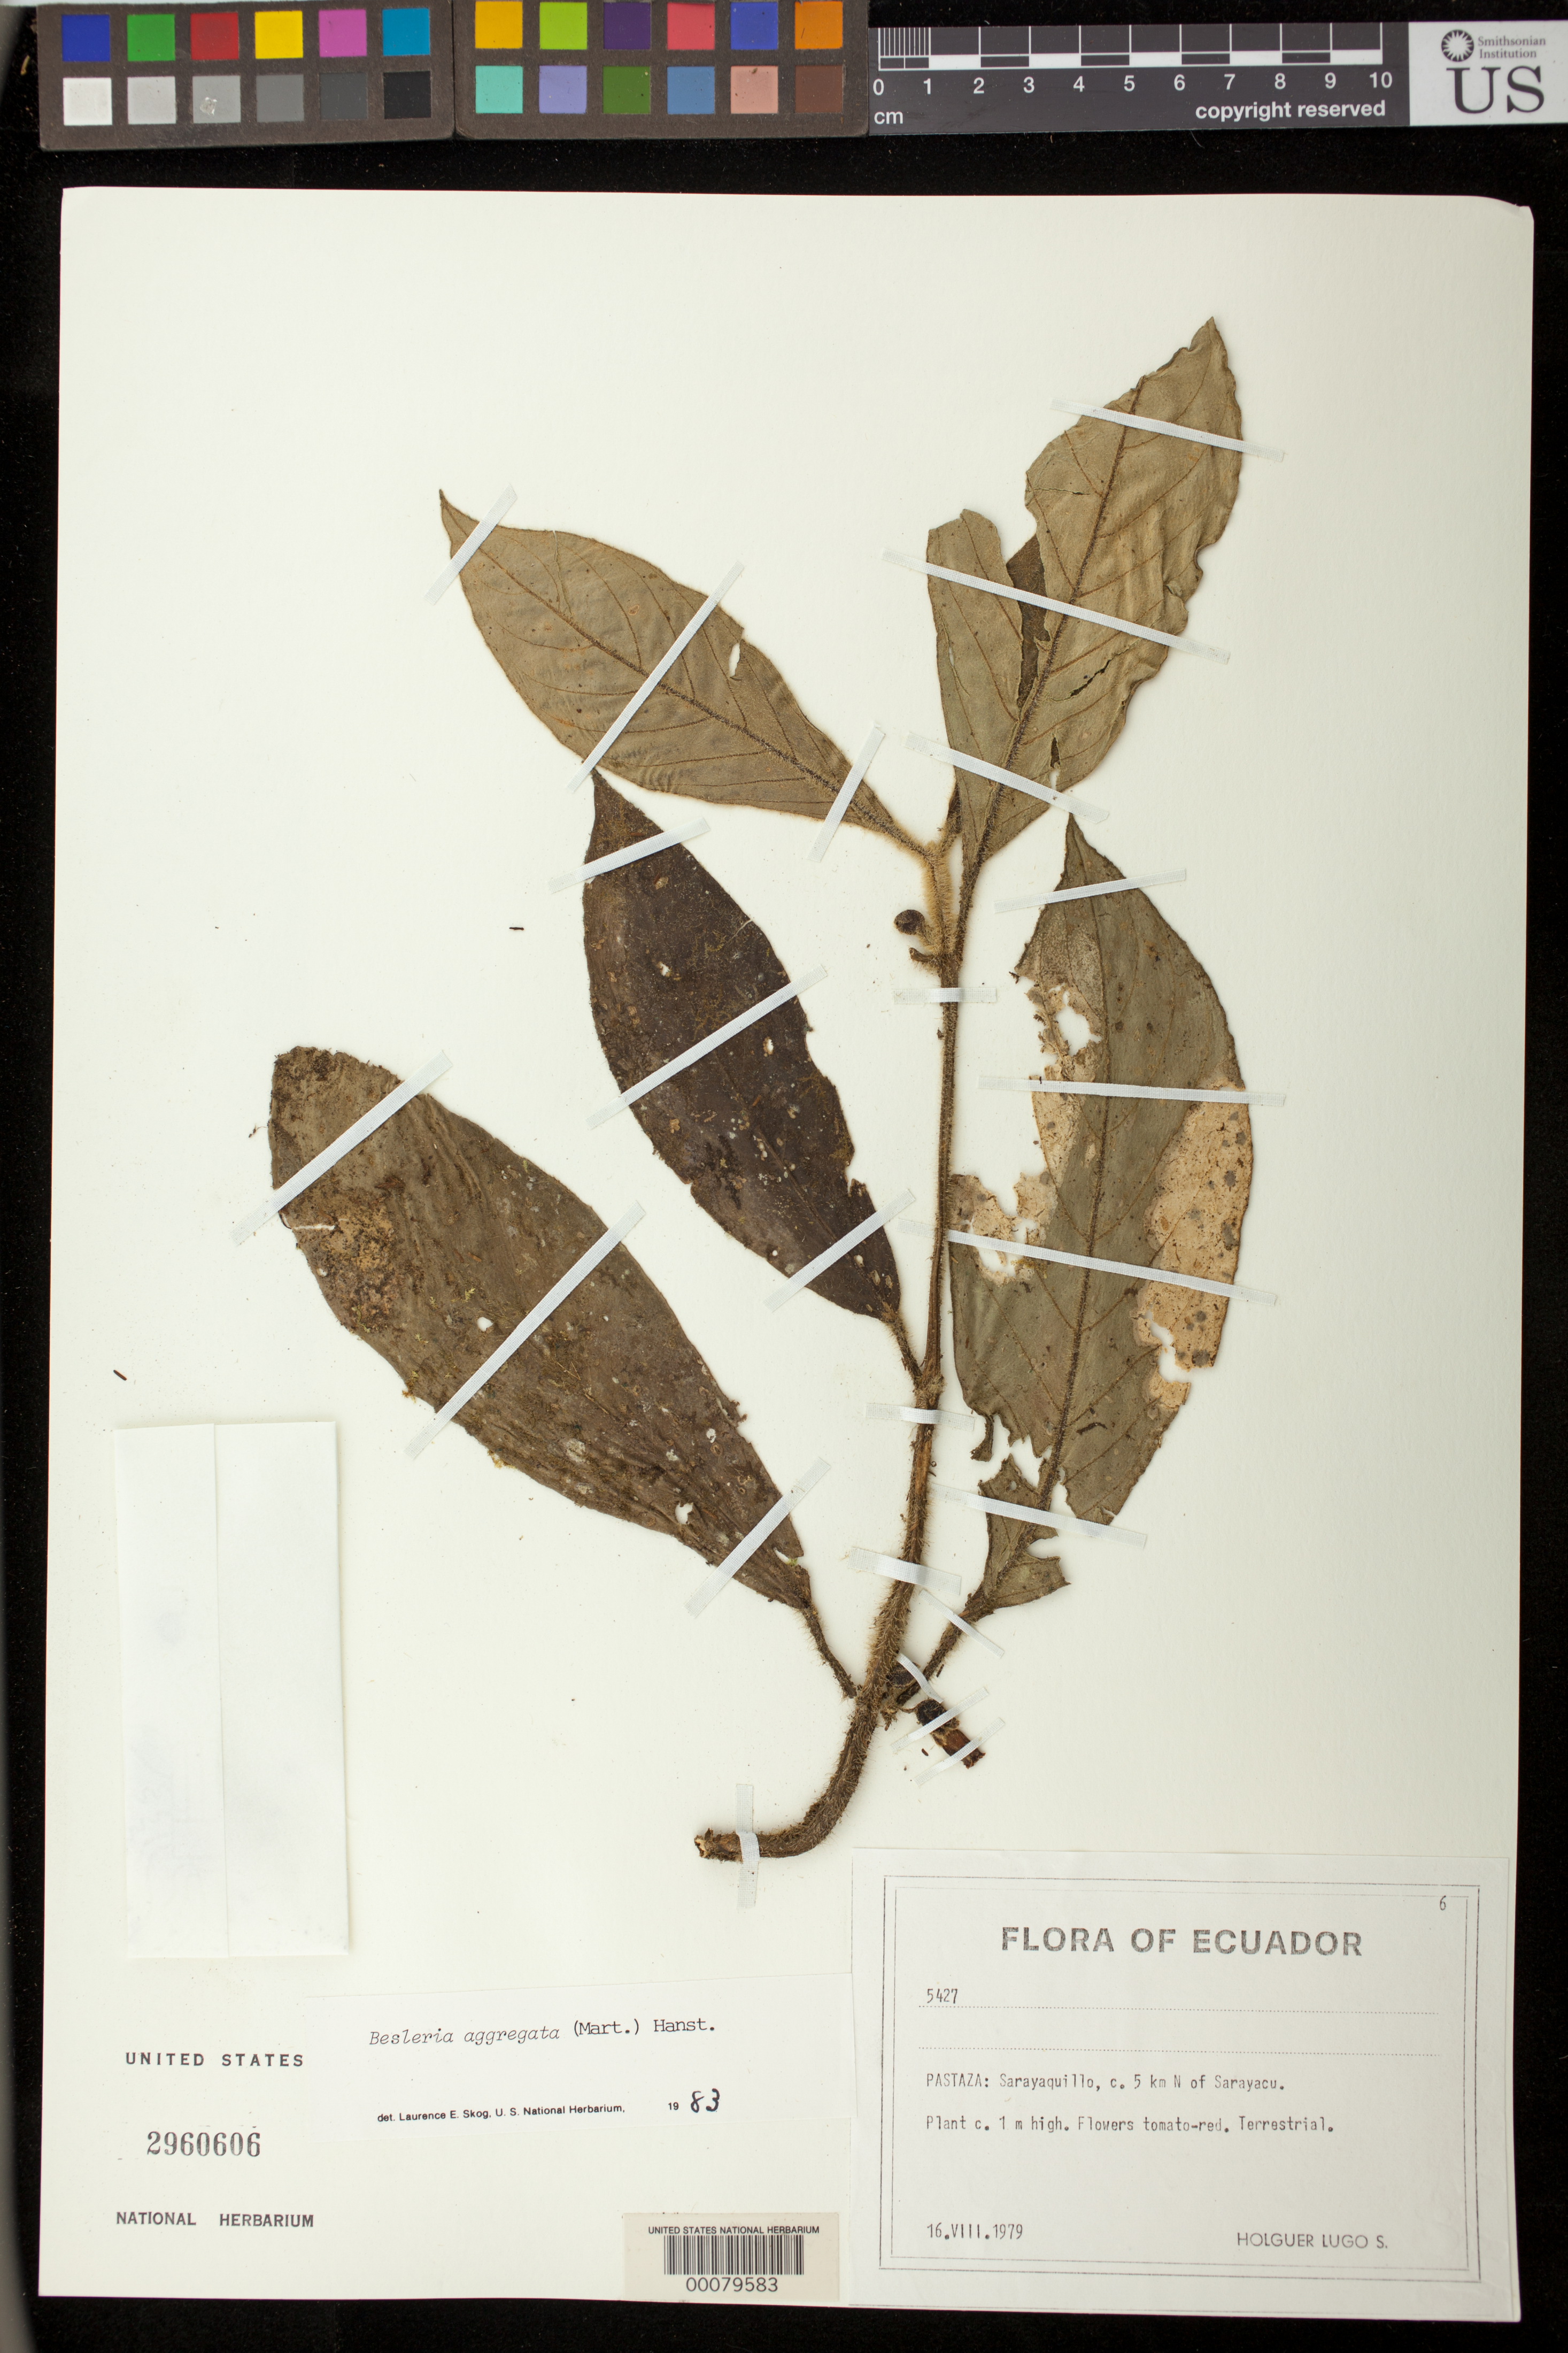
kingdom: Plantae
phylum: Tracheophyta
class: Magnoliopsida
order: Lamiales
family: Gesneriaceae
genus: Besleria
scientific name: Besleria aggregata var. aggregata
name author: (Mart.) Hanst.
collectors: H. Lugo S.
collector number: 5427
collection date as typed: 16 Aug 1979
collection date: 1979-08-16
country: Ecuador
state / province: Pastaza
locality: Sarayaquillo, about 5 km N of Sarayacu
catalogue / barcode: US 2960606